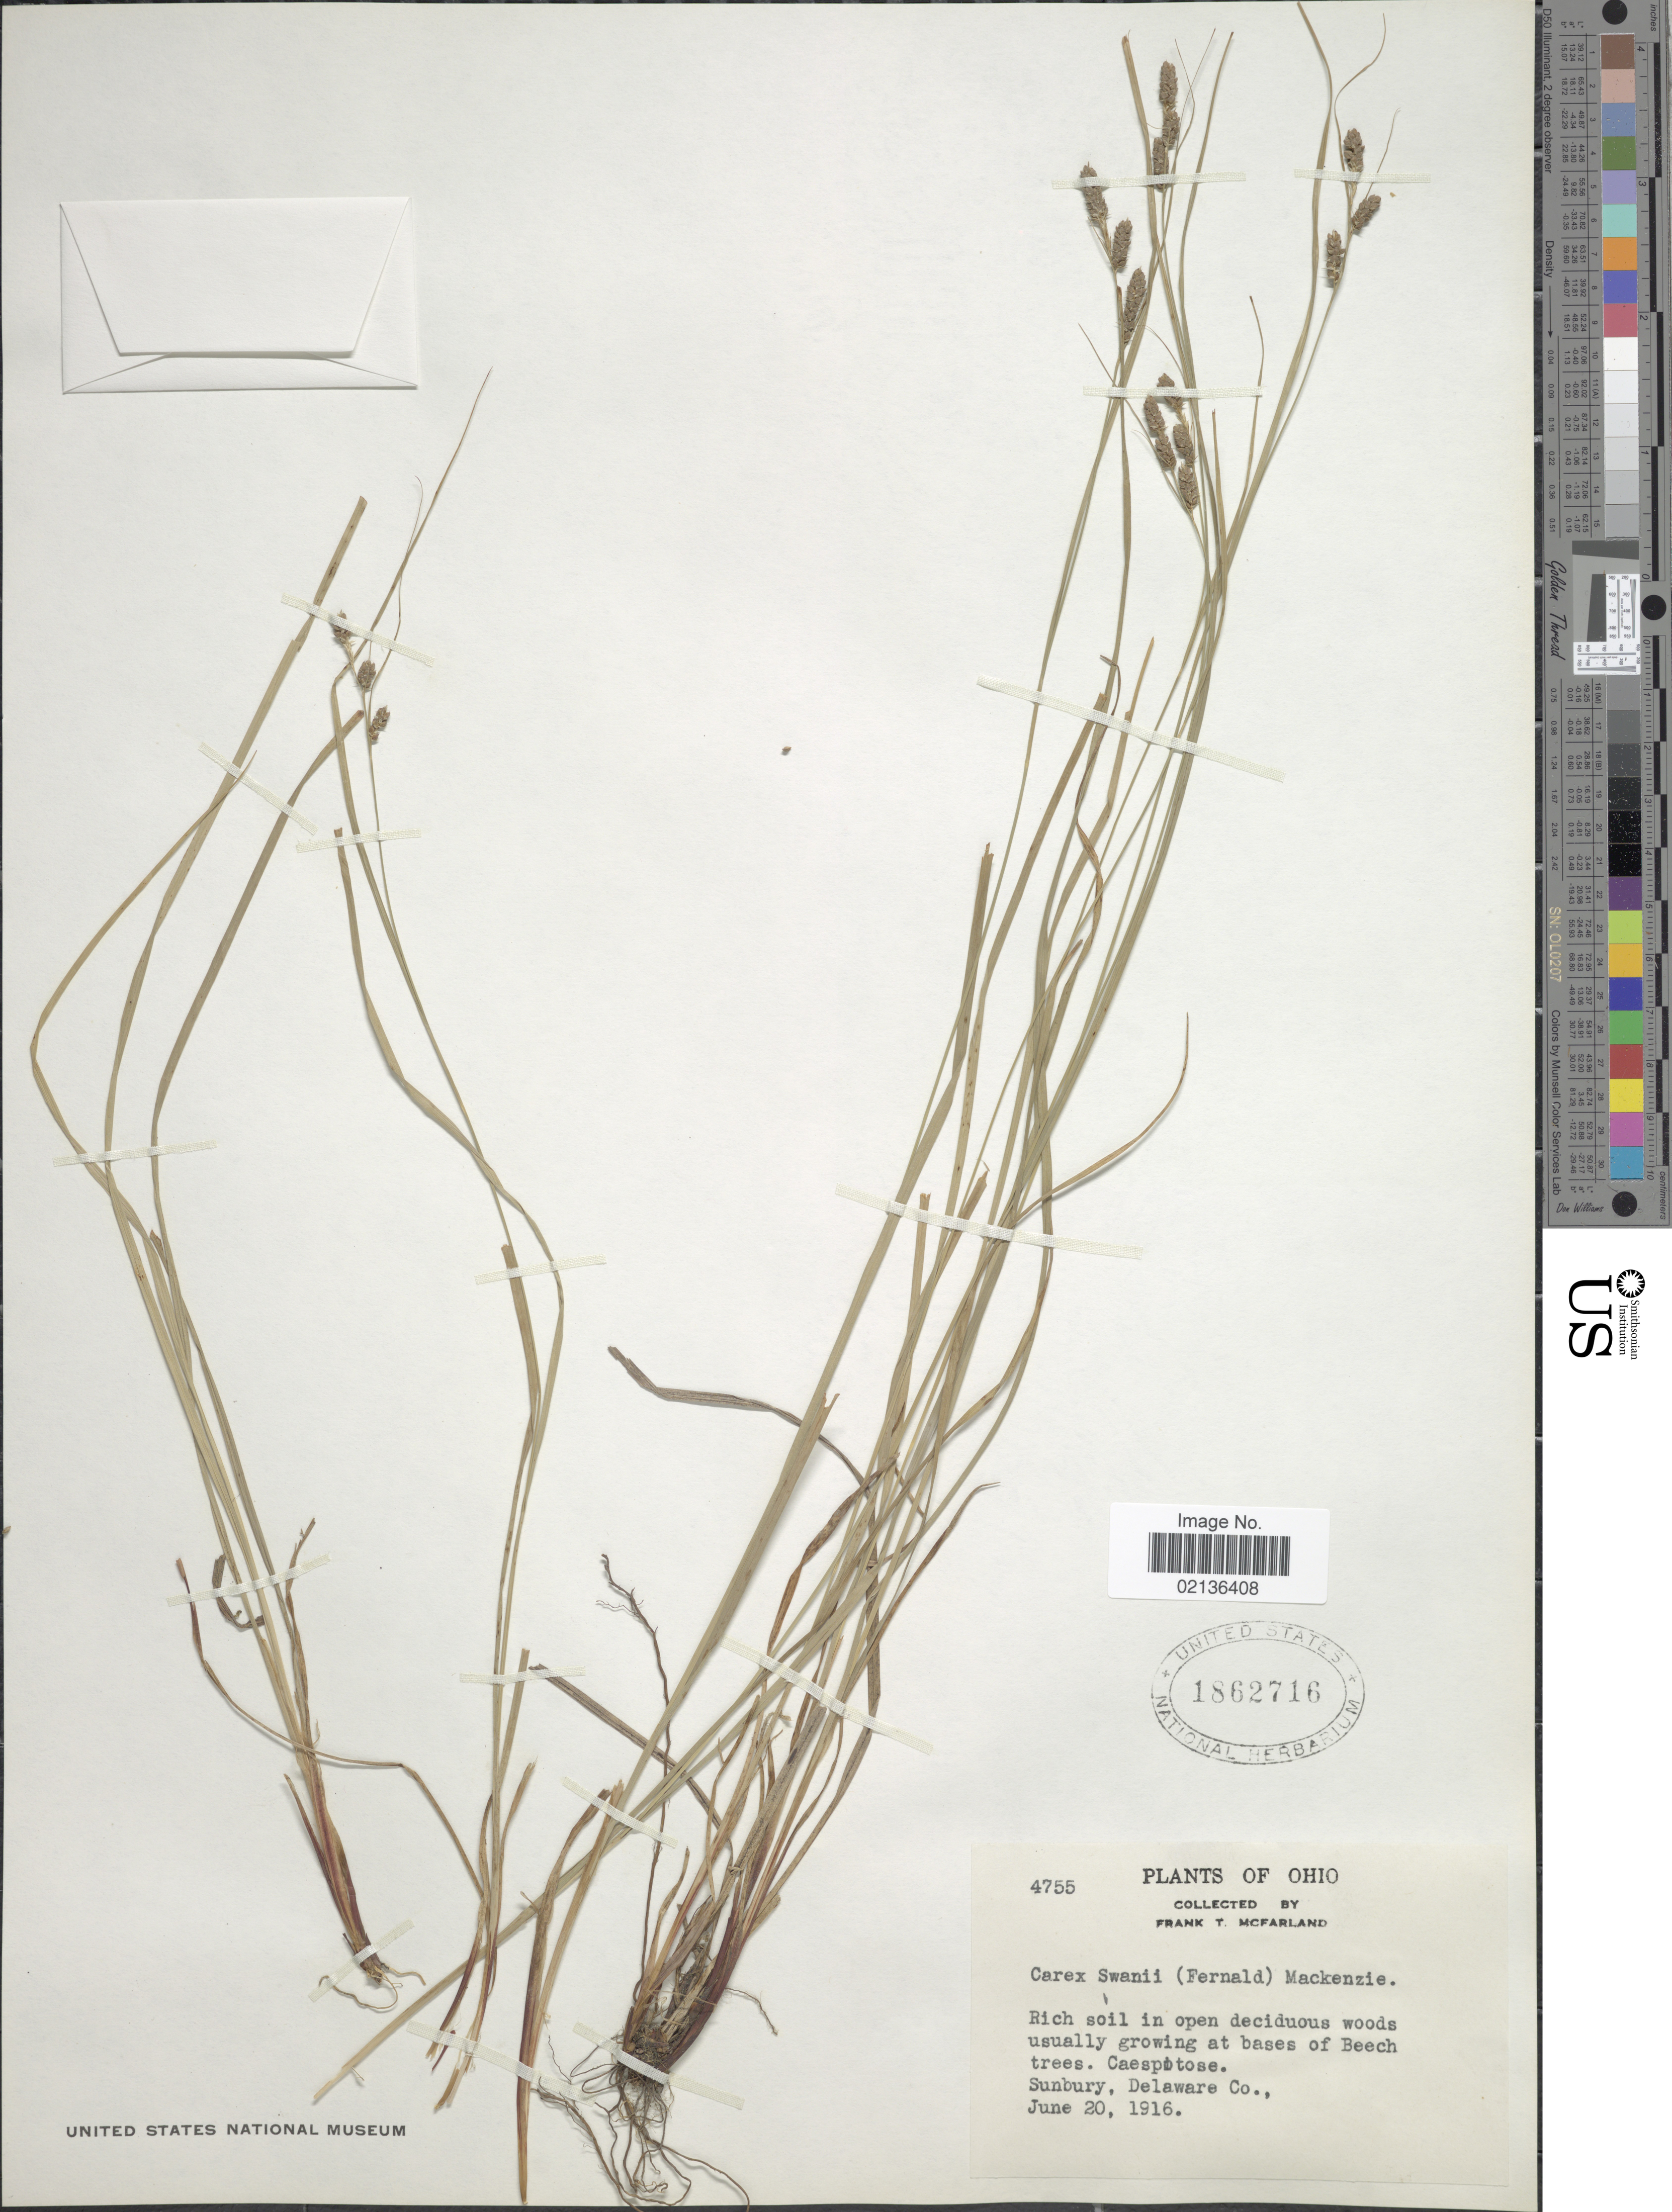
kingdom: Plantae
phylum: Tracheophyta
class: Liliopsida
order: Poales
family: Cyperaceae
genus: Carex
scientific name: Carex swanii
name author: (Fernald) Mack.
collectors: F. McFarland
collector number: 4755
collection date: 1916-06-20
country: United States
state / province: Ohio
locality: Sunbury, Delaware Co.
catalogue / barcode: US 1862716